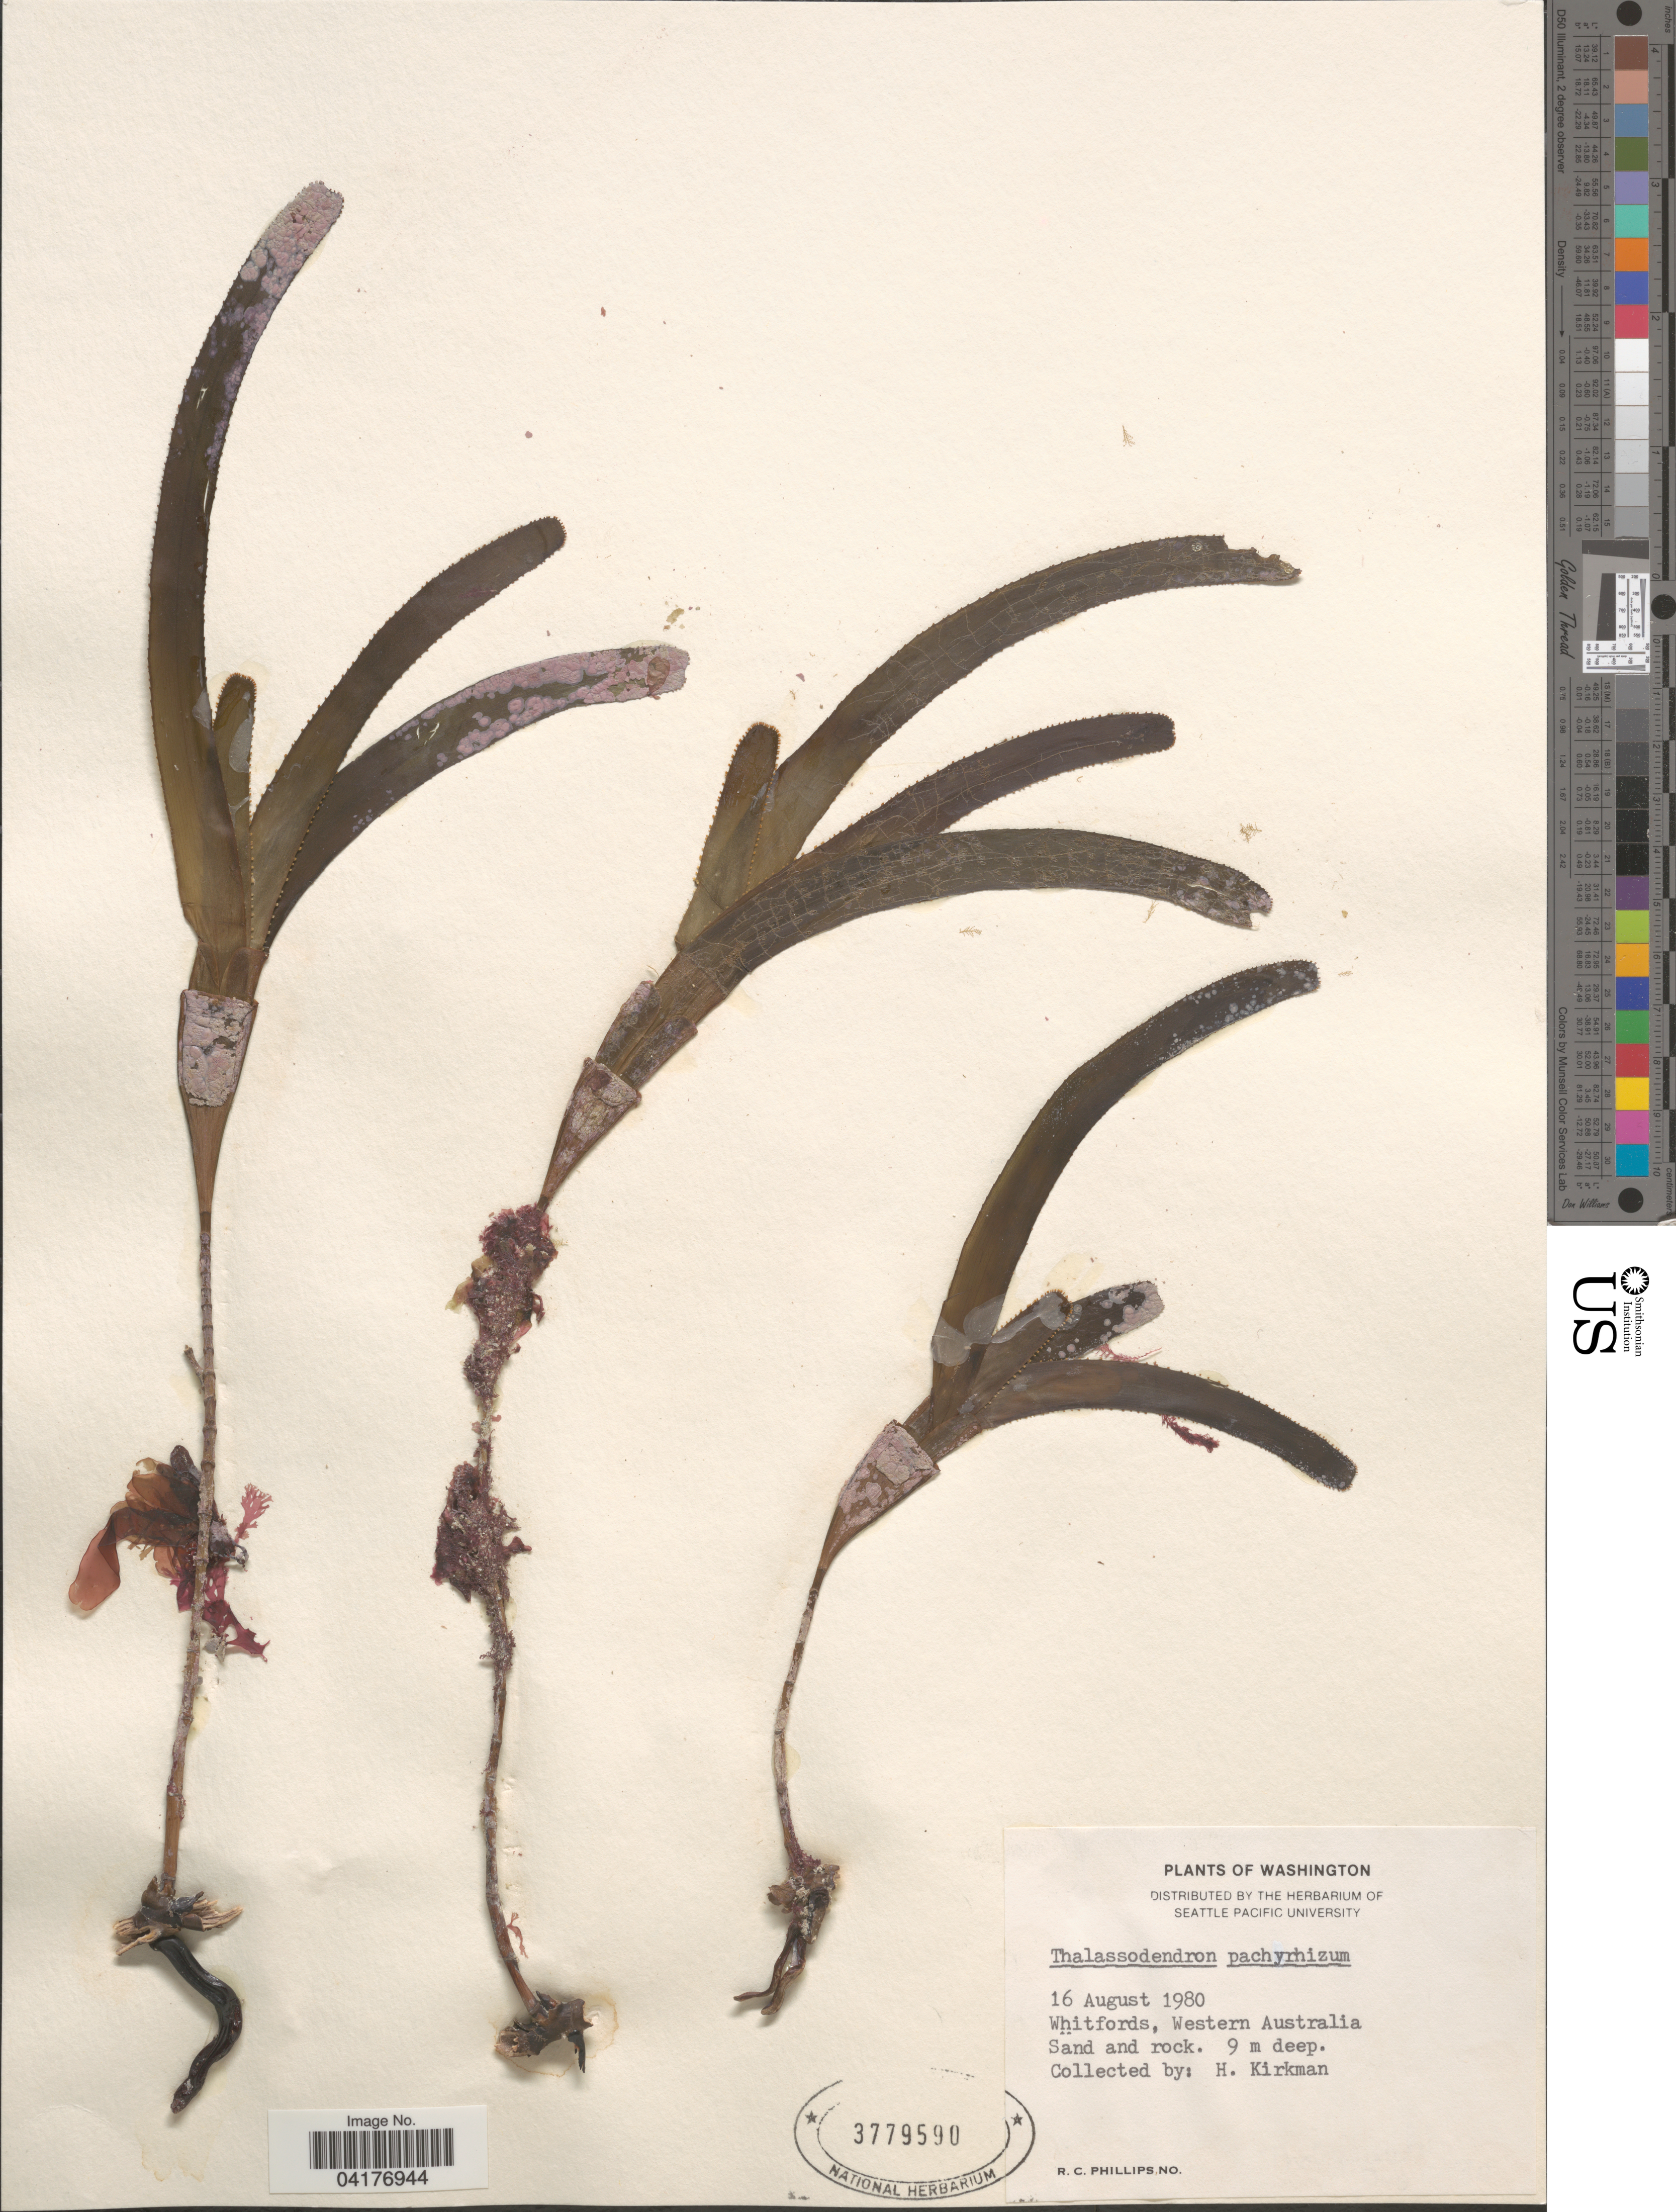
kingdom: Plantae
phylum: Tracheophyta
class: Liliopsida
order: Alismatales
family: Cymodoceaceae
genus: Thalassodendron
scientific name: Thalassodendron pachyrhizum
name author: Hartog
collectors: H. Kirkman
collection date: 1980-08-16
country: Australia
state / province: Western Australia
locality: Whitfords.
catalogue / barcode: US 3779590